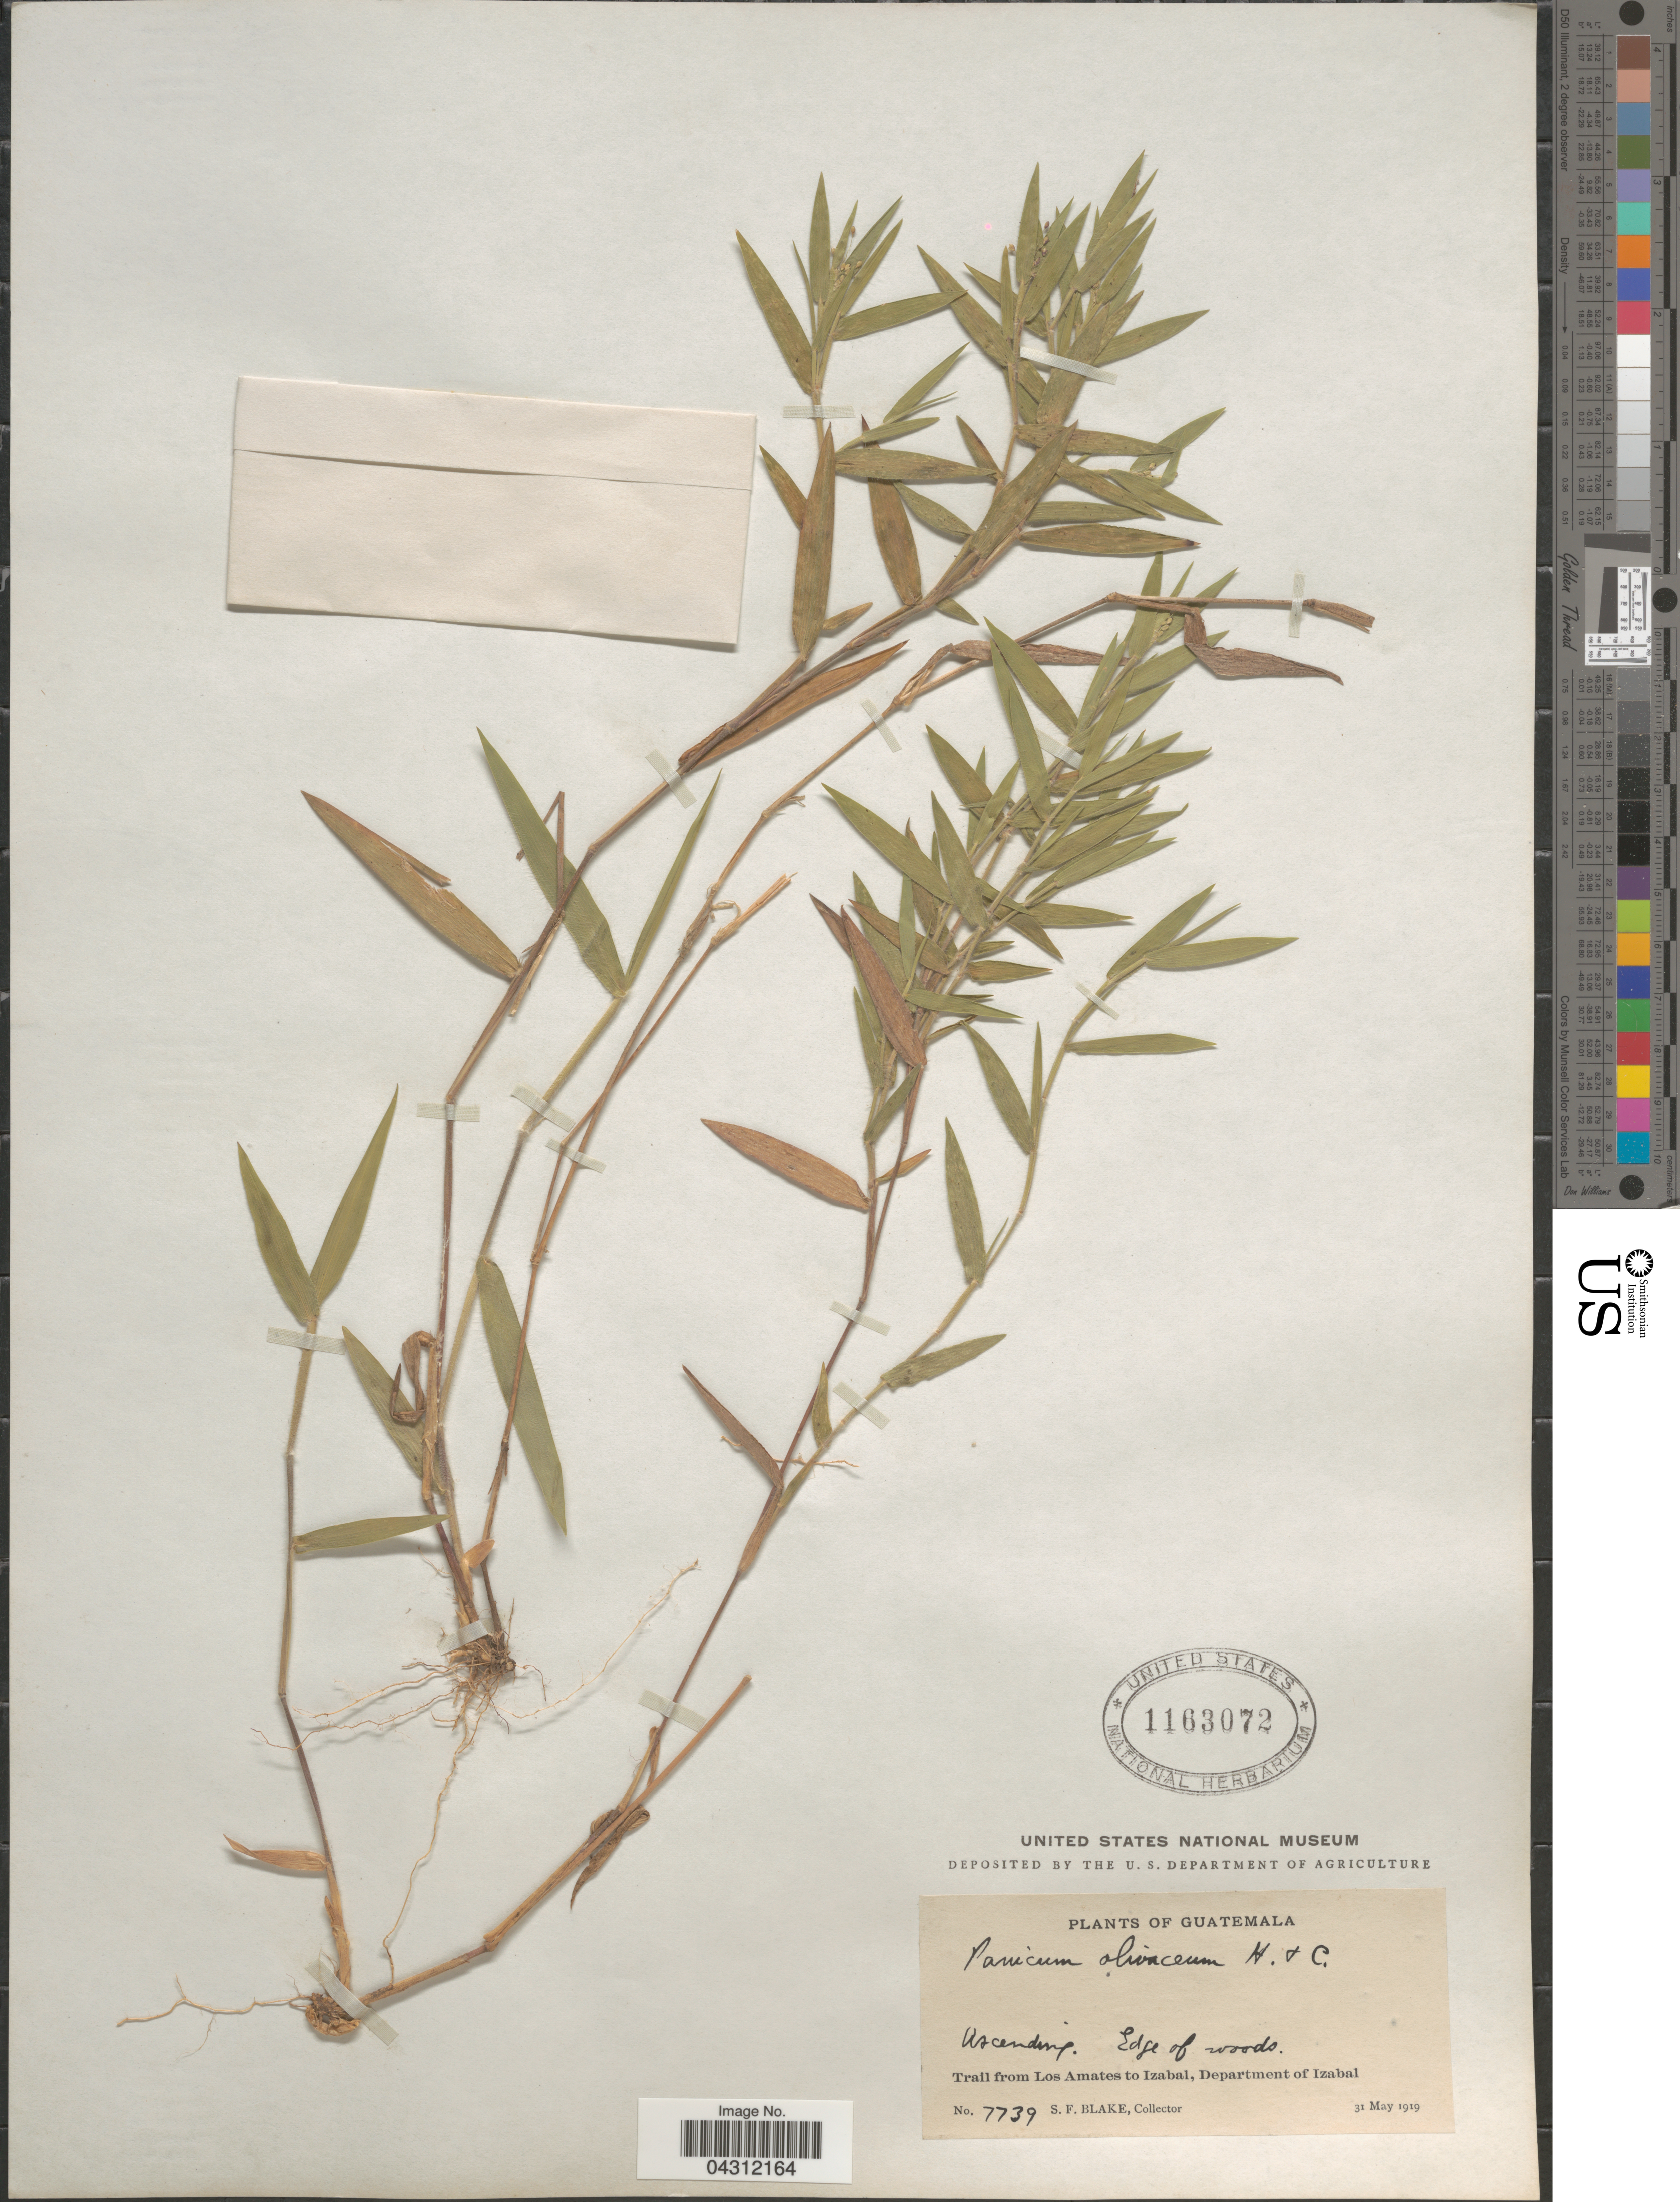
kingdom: Plantae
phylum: Tracheophyta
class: Liliopsida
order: Poales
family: Poaceae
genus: Dichanthelium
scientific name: Dichanthelium acuminatum var. acuminatum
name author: (Sw.) Gould & C.A. Clark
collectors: S. Blake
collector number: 7739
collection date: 1919-05-31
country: Guatemala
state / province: Izabal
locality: Trail from Los Amates to Izabal, Department of Izabal.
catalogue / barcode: US 1163072